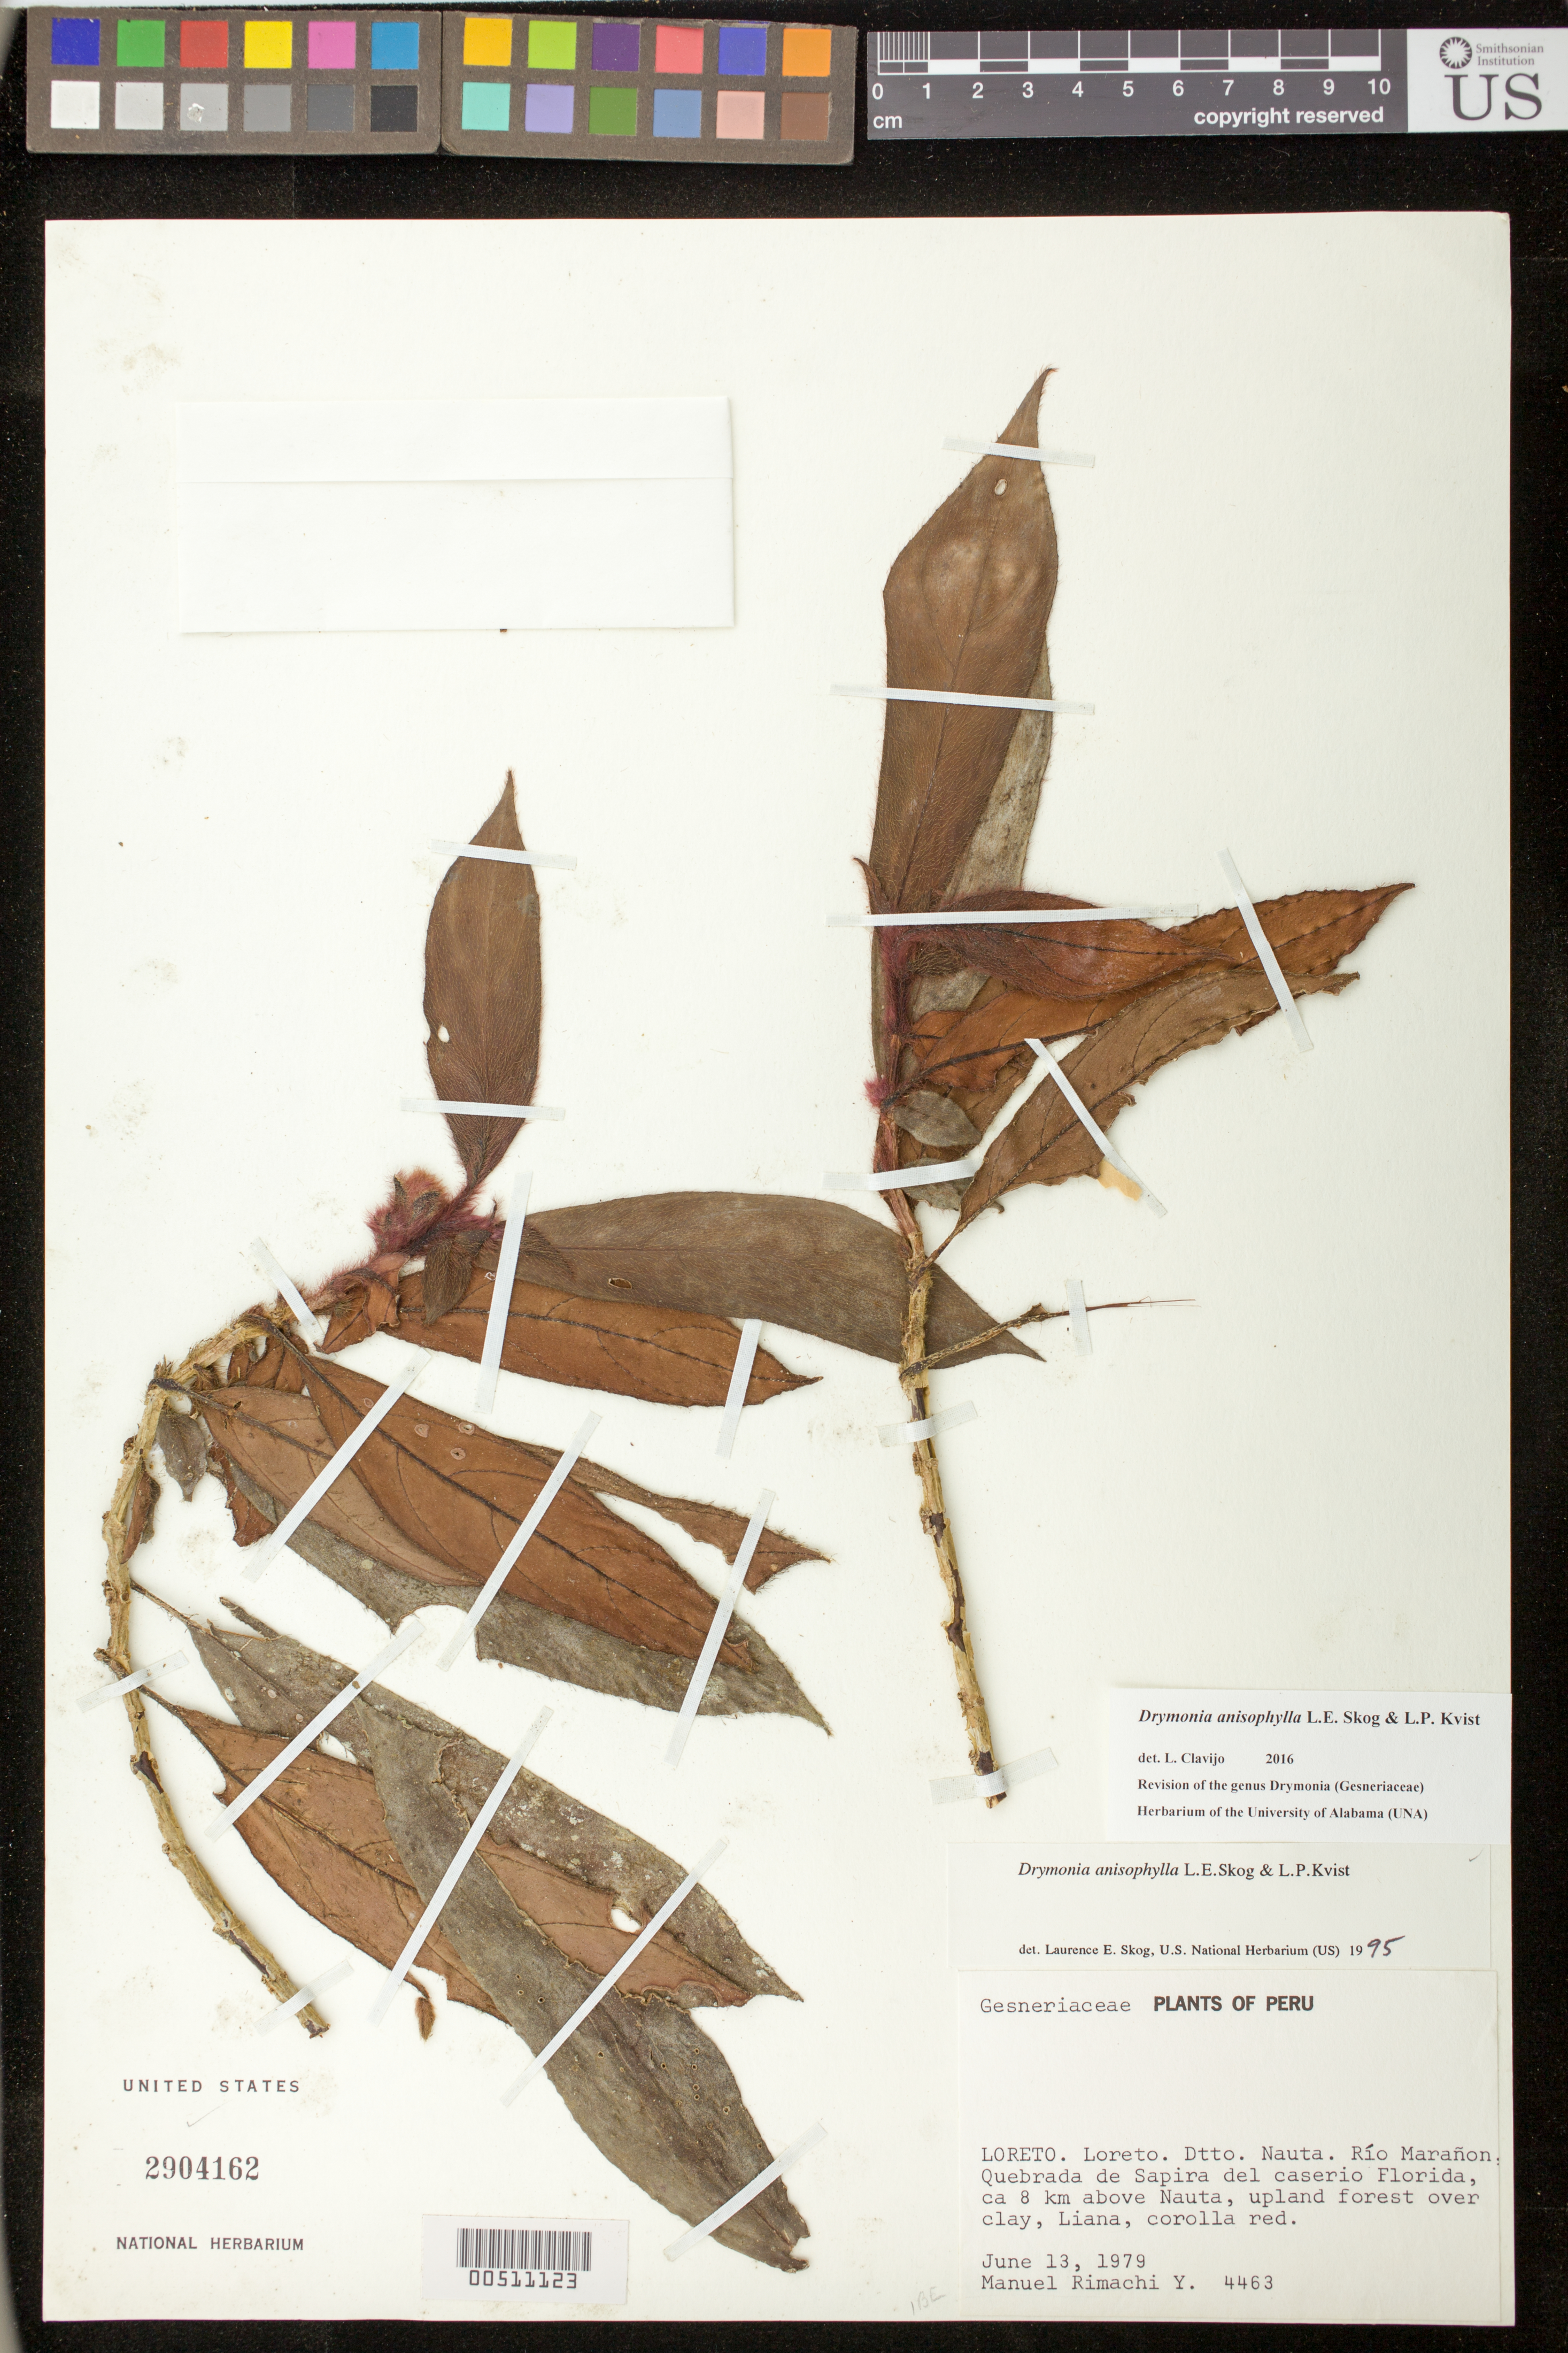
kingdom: Plantae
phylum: Tracheophyta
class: Magnoliopsida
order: Lamiales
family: Gesneriaceae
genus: Drymonia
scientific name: Drymonia anisophylla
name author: L.E. Skog & L.P. Kvist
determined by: Clark, J. L., (SEL), The Marie Selby Botanical Garden (UNITED STATES)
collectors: M. Rimachi Y.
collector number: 4463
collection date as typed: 13 Jun 1979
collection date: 1979-06-13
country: Peru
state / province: Loreto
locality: Dtto. Nauta. Río Marañon, Quebrada de Sapira del caserio Florida, ca. 8 km above Nauta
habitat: upland forest over clay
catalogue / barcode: US 2904162